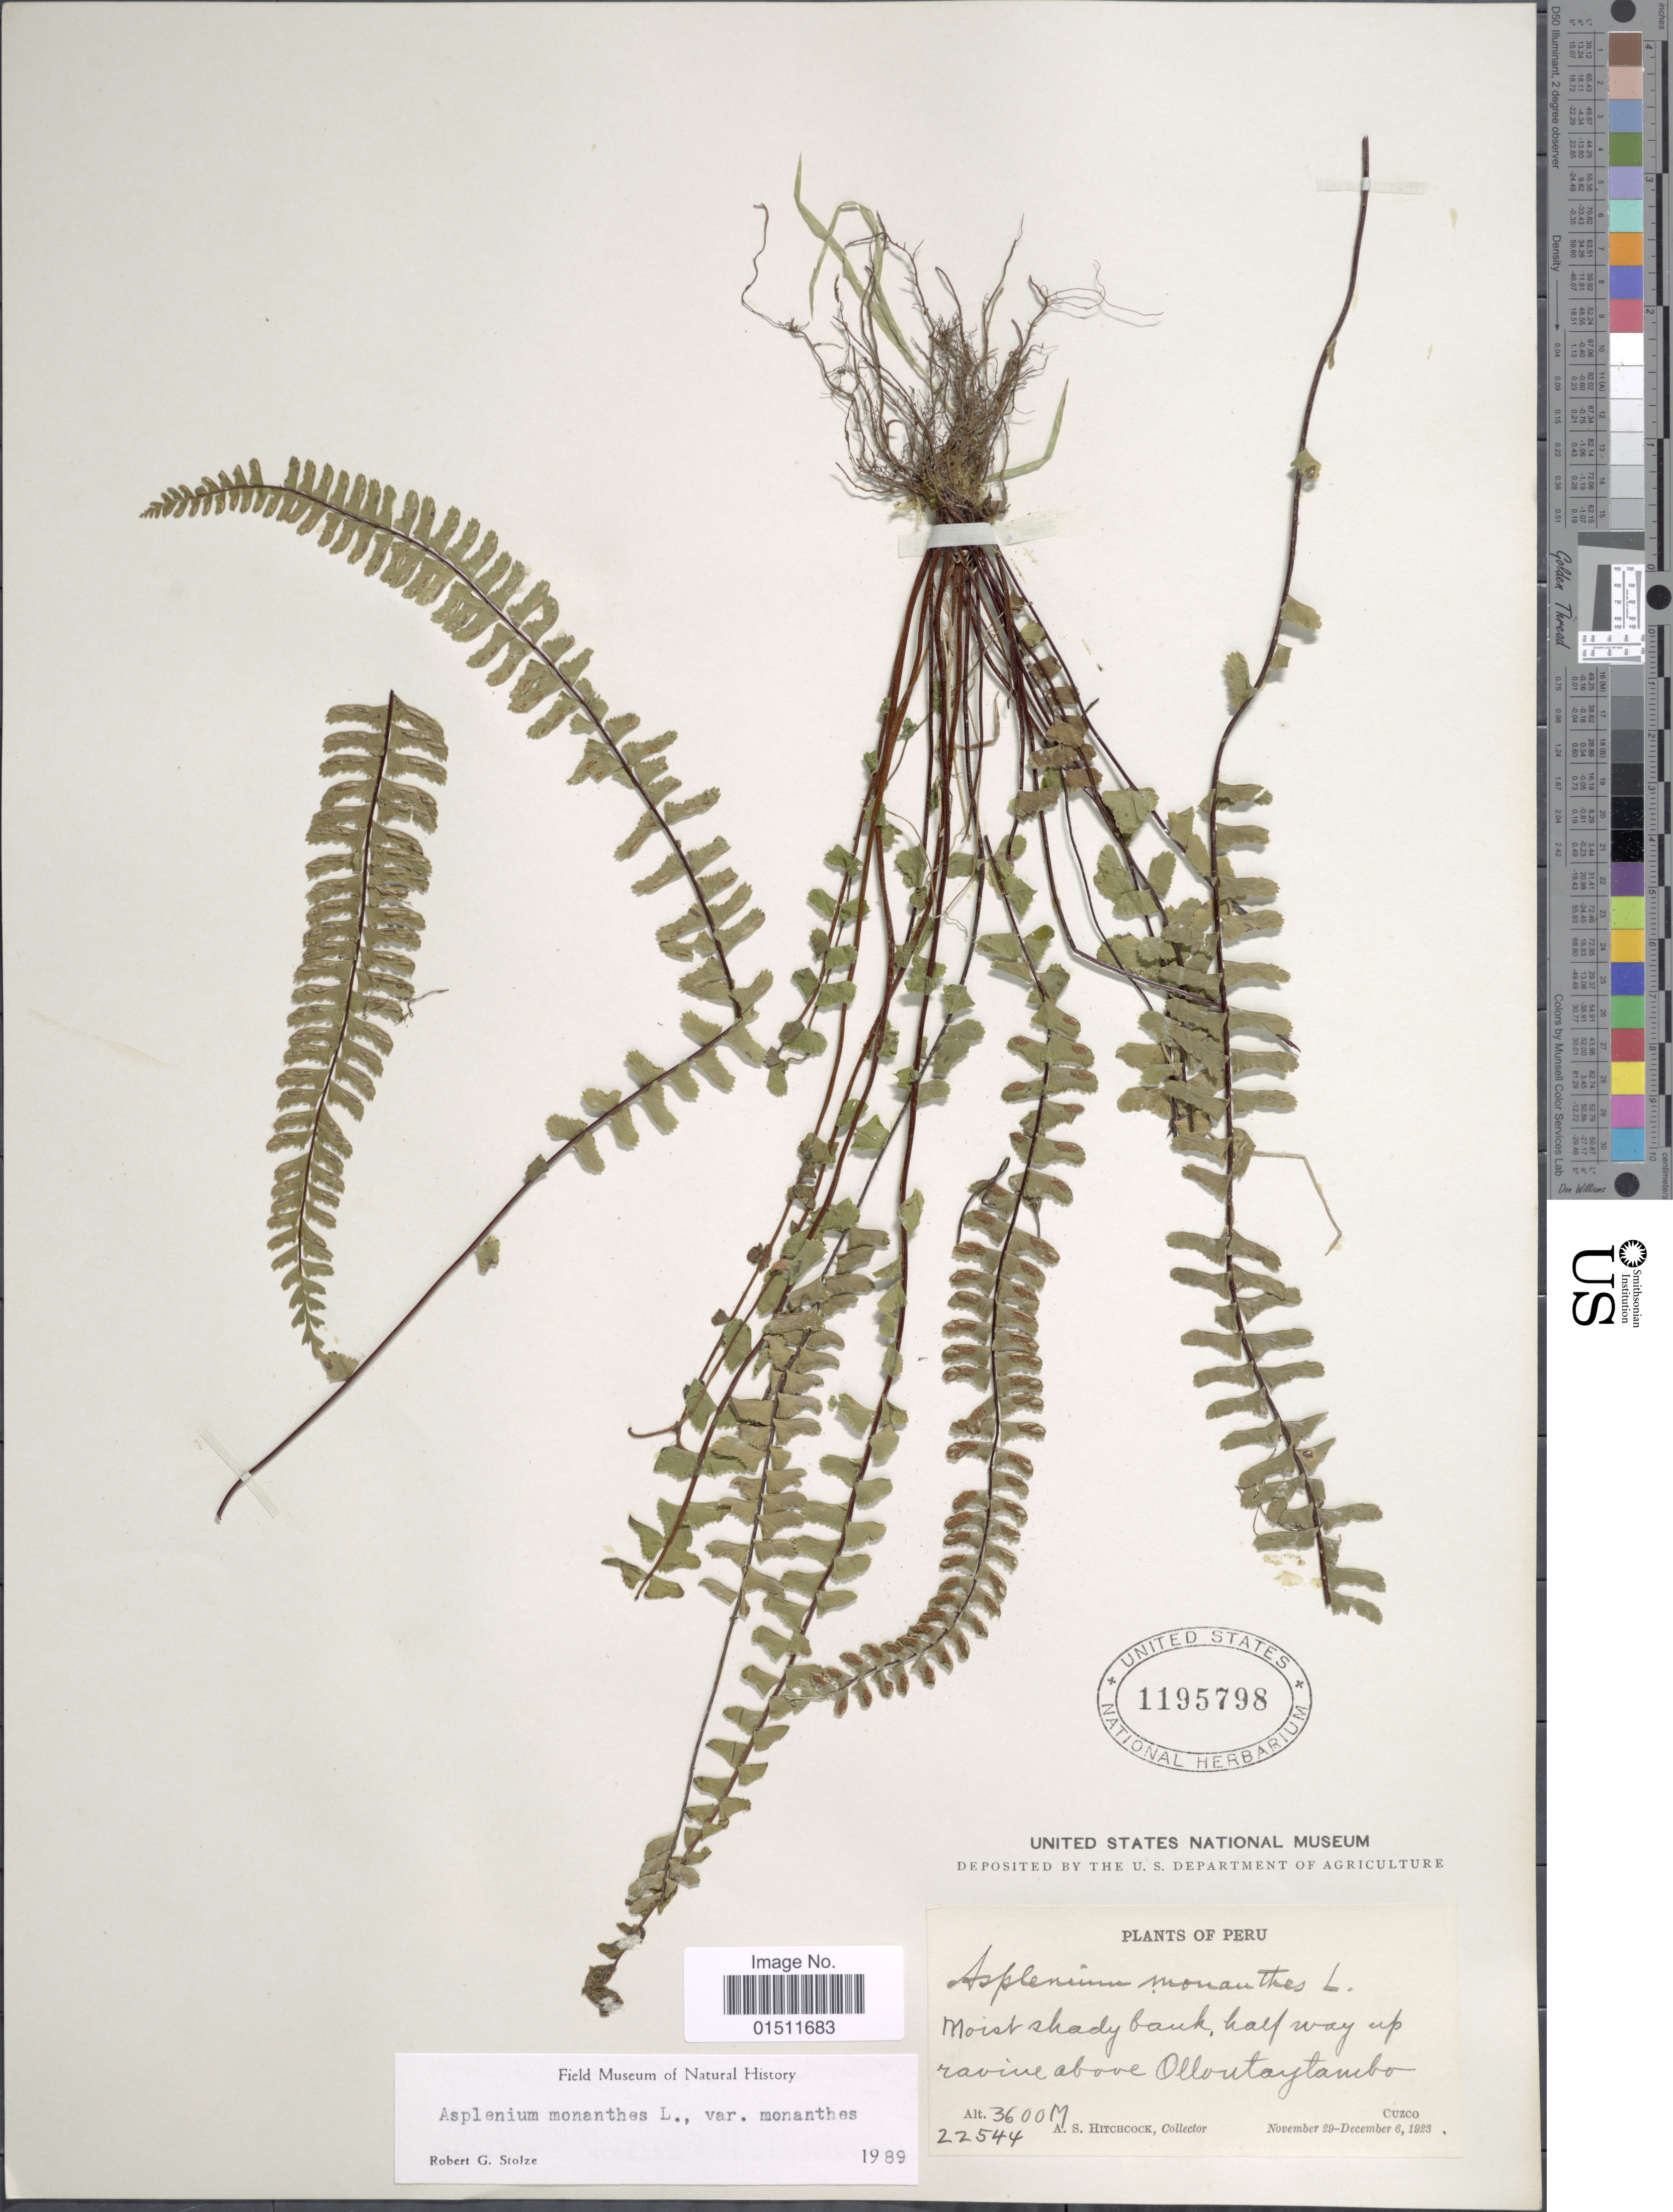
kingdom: Plantae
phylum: Tracheophyta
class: Polypodiopsida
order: Polypodiales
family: Aspleniaceae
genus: Asplenium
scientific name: Asplenium monanthes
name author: L.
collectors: A. S. Hitchcock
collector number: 22544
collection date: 1923-11-29/1923-12-06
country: Peru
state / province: Cusco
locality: Above Olloutaytambo, Cuzco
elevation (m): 3600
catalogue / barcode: US 1195798